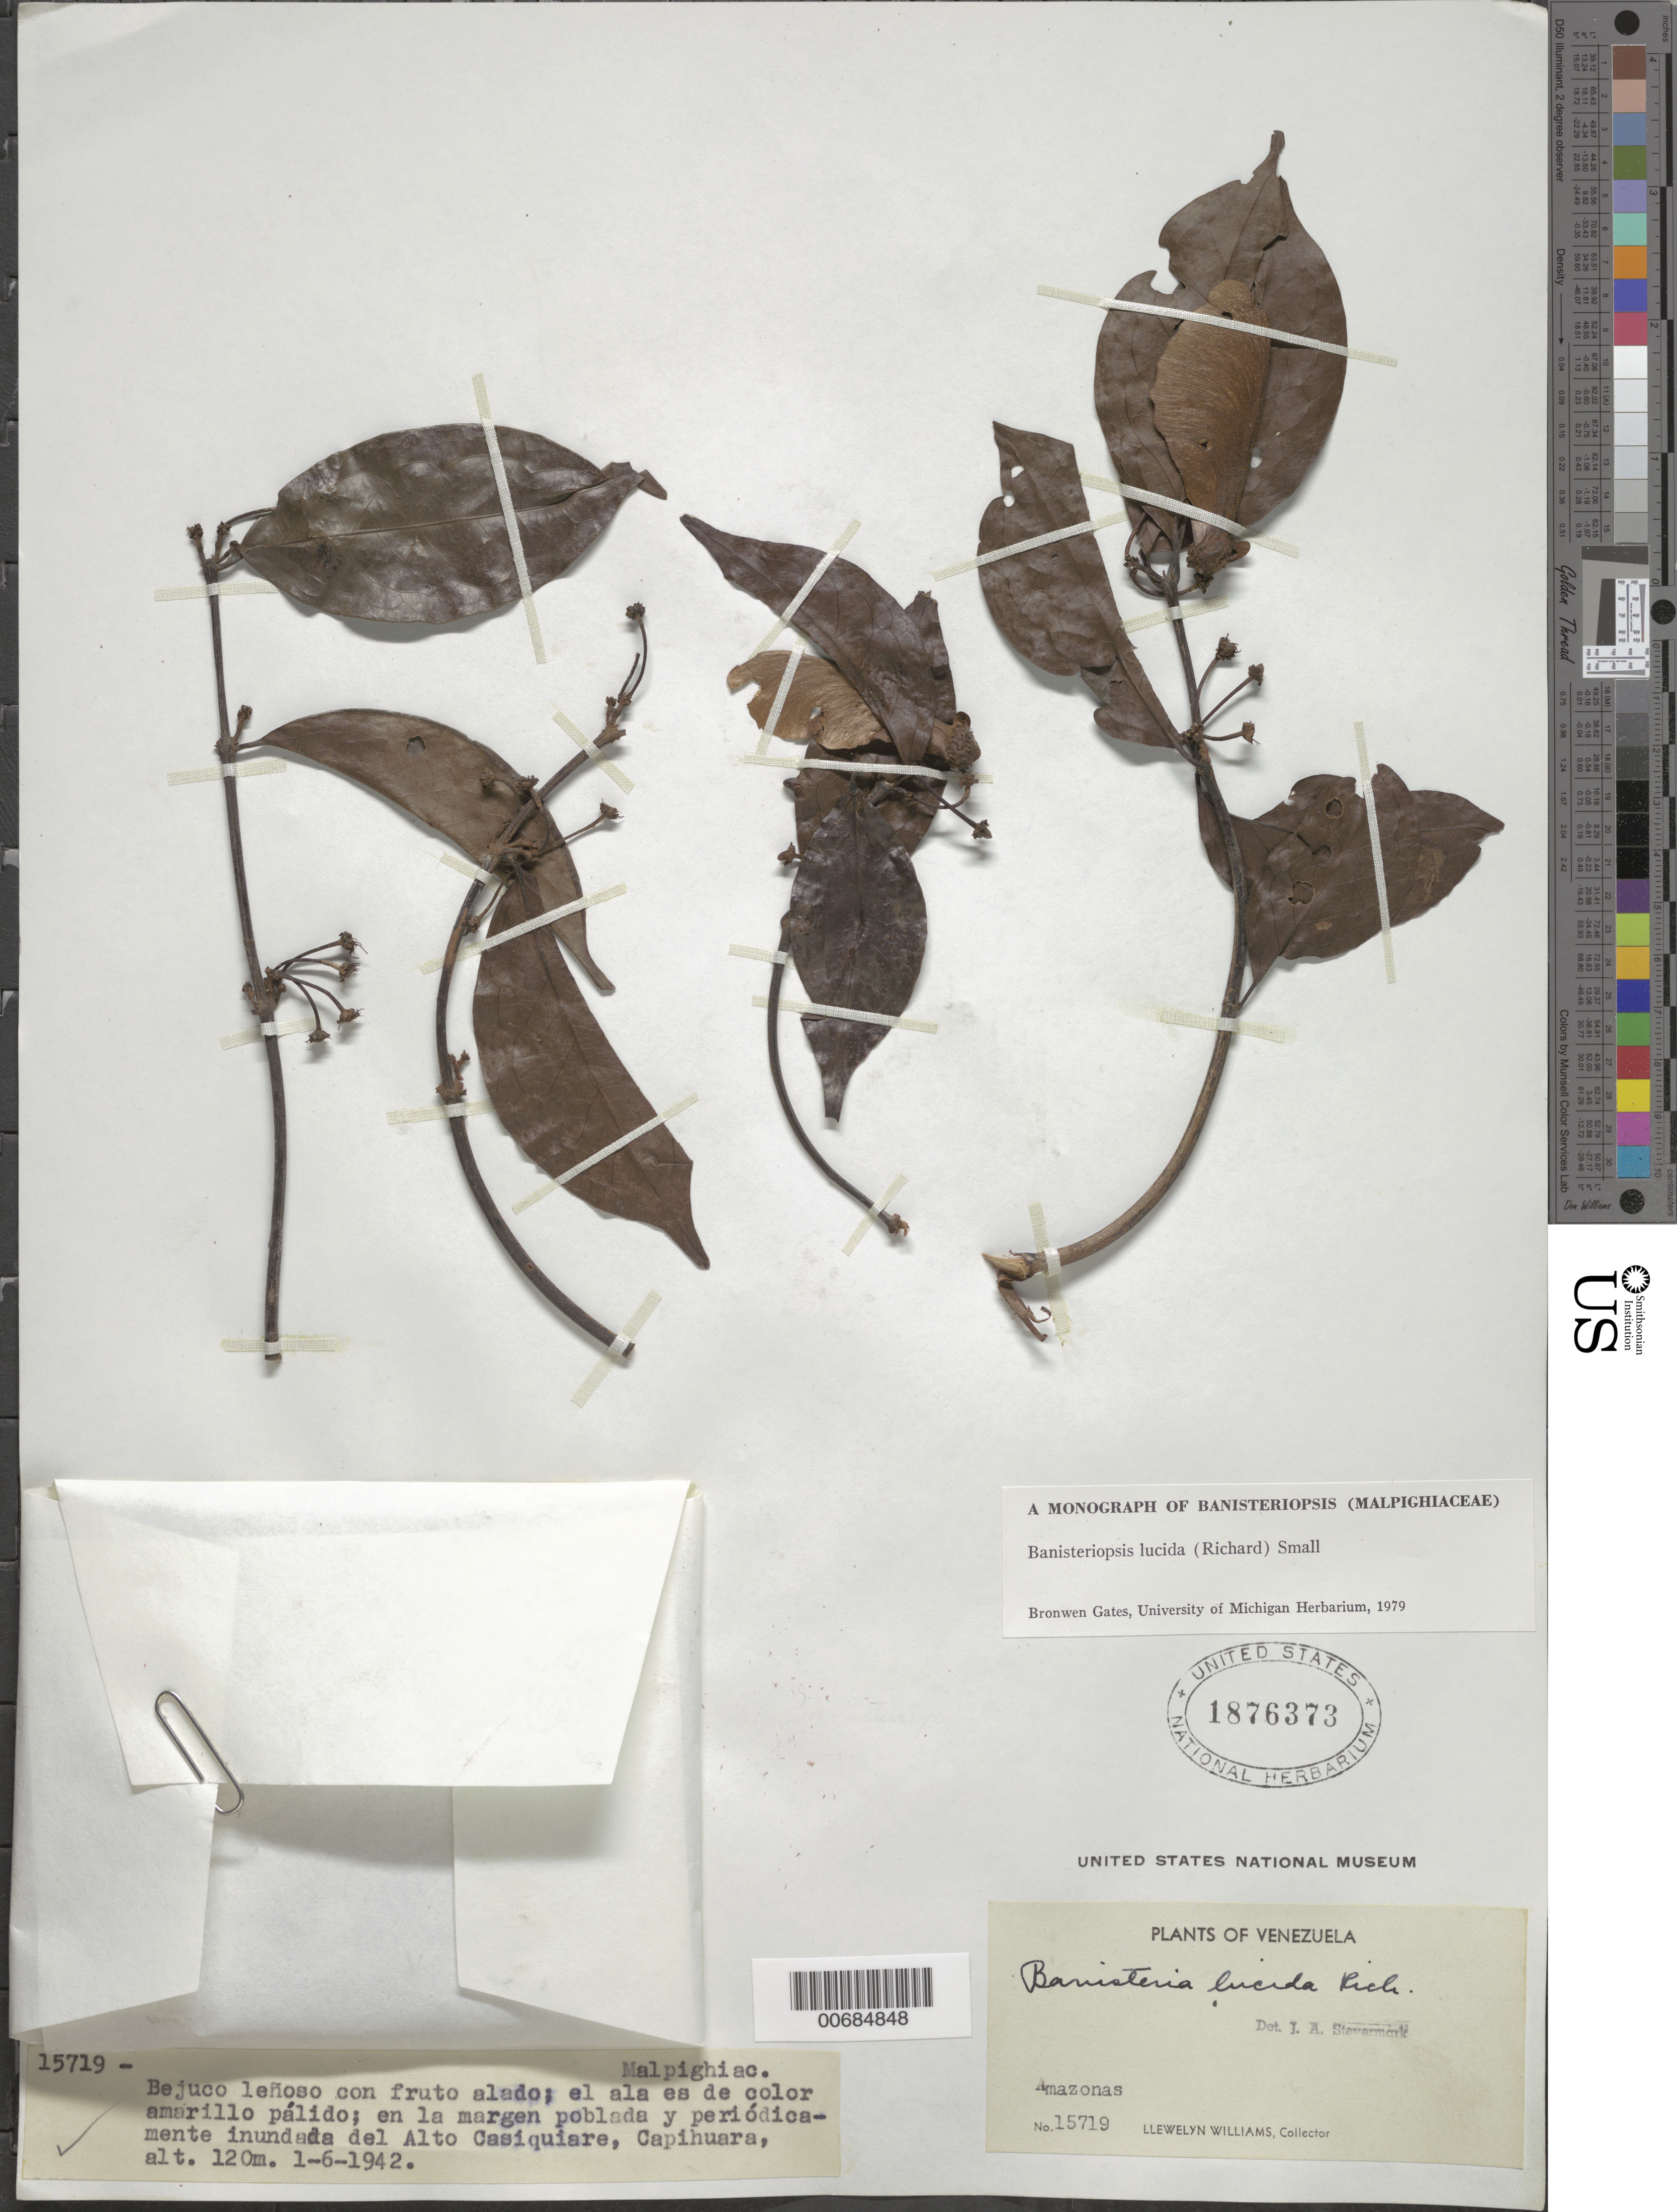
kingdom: Plantae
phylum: Tracheophyta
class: Magnoliopsida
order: Malpighiales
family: Malpighiaceae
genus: Banisteriopsis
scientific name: Banisteriopsis lucida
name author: (Rich.) Small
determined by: Gates, B.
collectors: Ll. Williams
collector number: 15719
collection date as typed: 1-Jun-42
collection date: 1942-06-01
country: Venezuela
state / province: Amazonas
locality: Capihuara, Alto Casiquiare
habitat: Margen poblado y periodicamente inundada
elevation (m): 120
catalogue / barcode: US 1876373